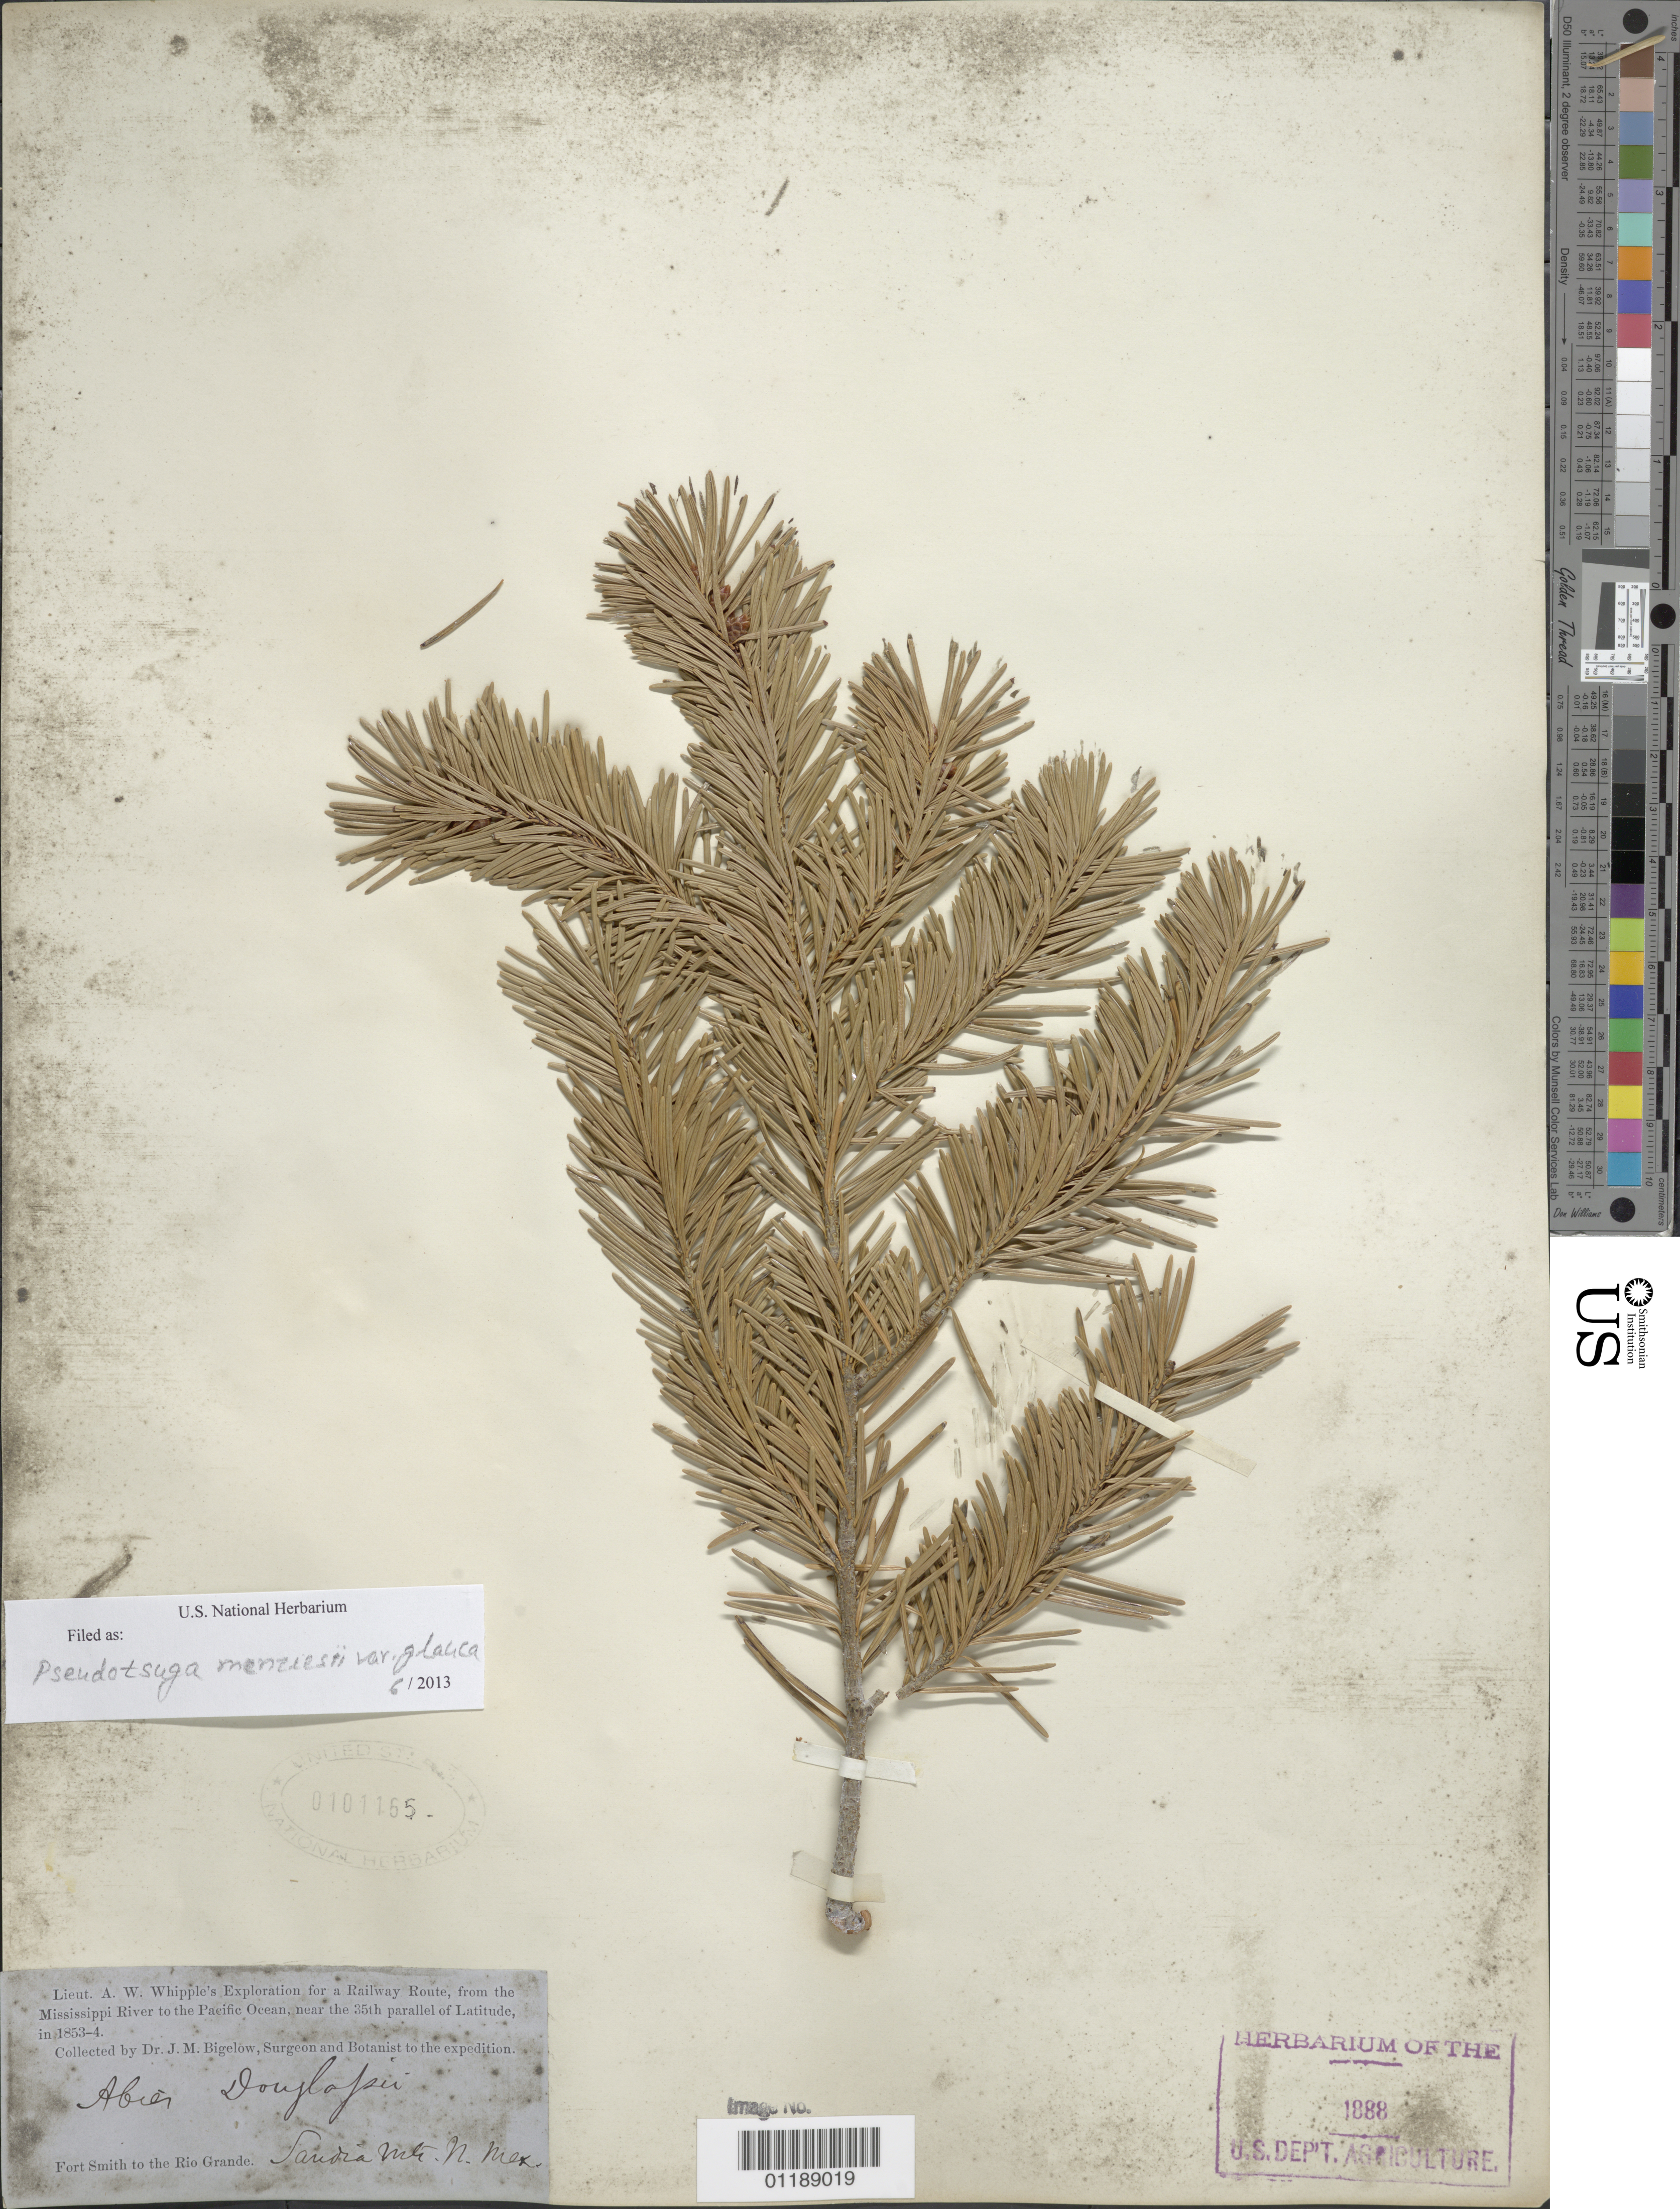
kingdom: Plantae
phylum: Tracheophyta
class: Pinopsida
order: Pinales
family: Pinaceae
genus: Pseudotsuga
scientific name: Pseudotsuga menziesii var. glauca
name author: (Beissn.) Franco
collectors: J. M. Bigelow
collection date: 1853/1854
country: United States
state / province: New Mexico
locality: Fort Smith to the Rio Grande, Sandia Mts.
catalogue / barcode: US 101165